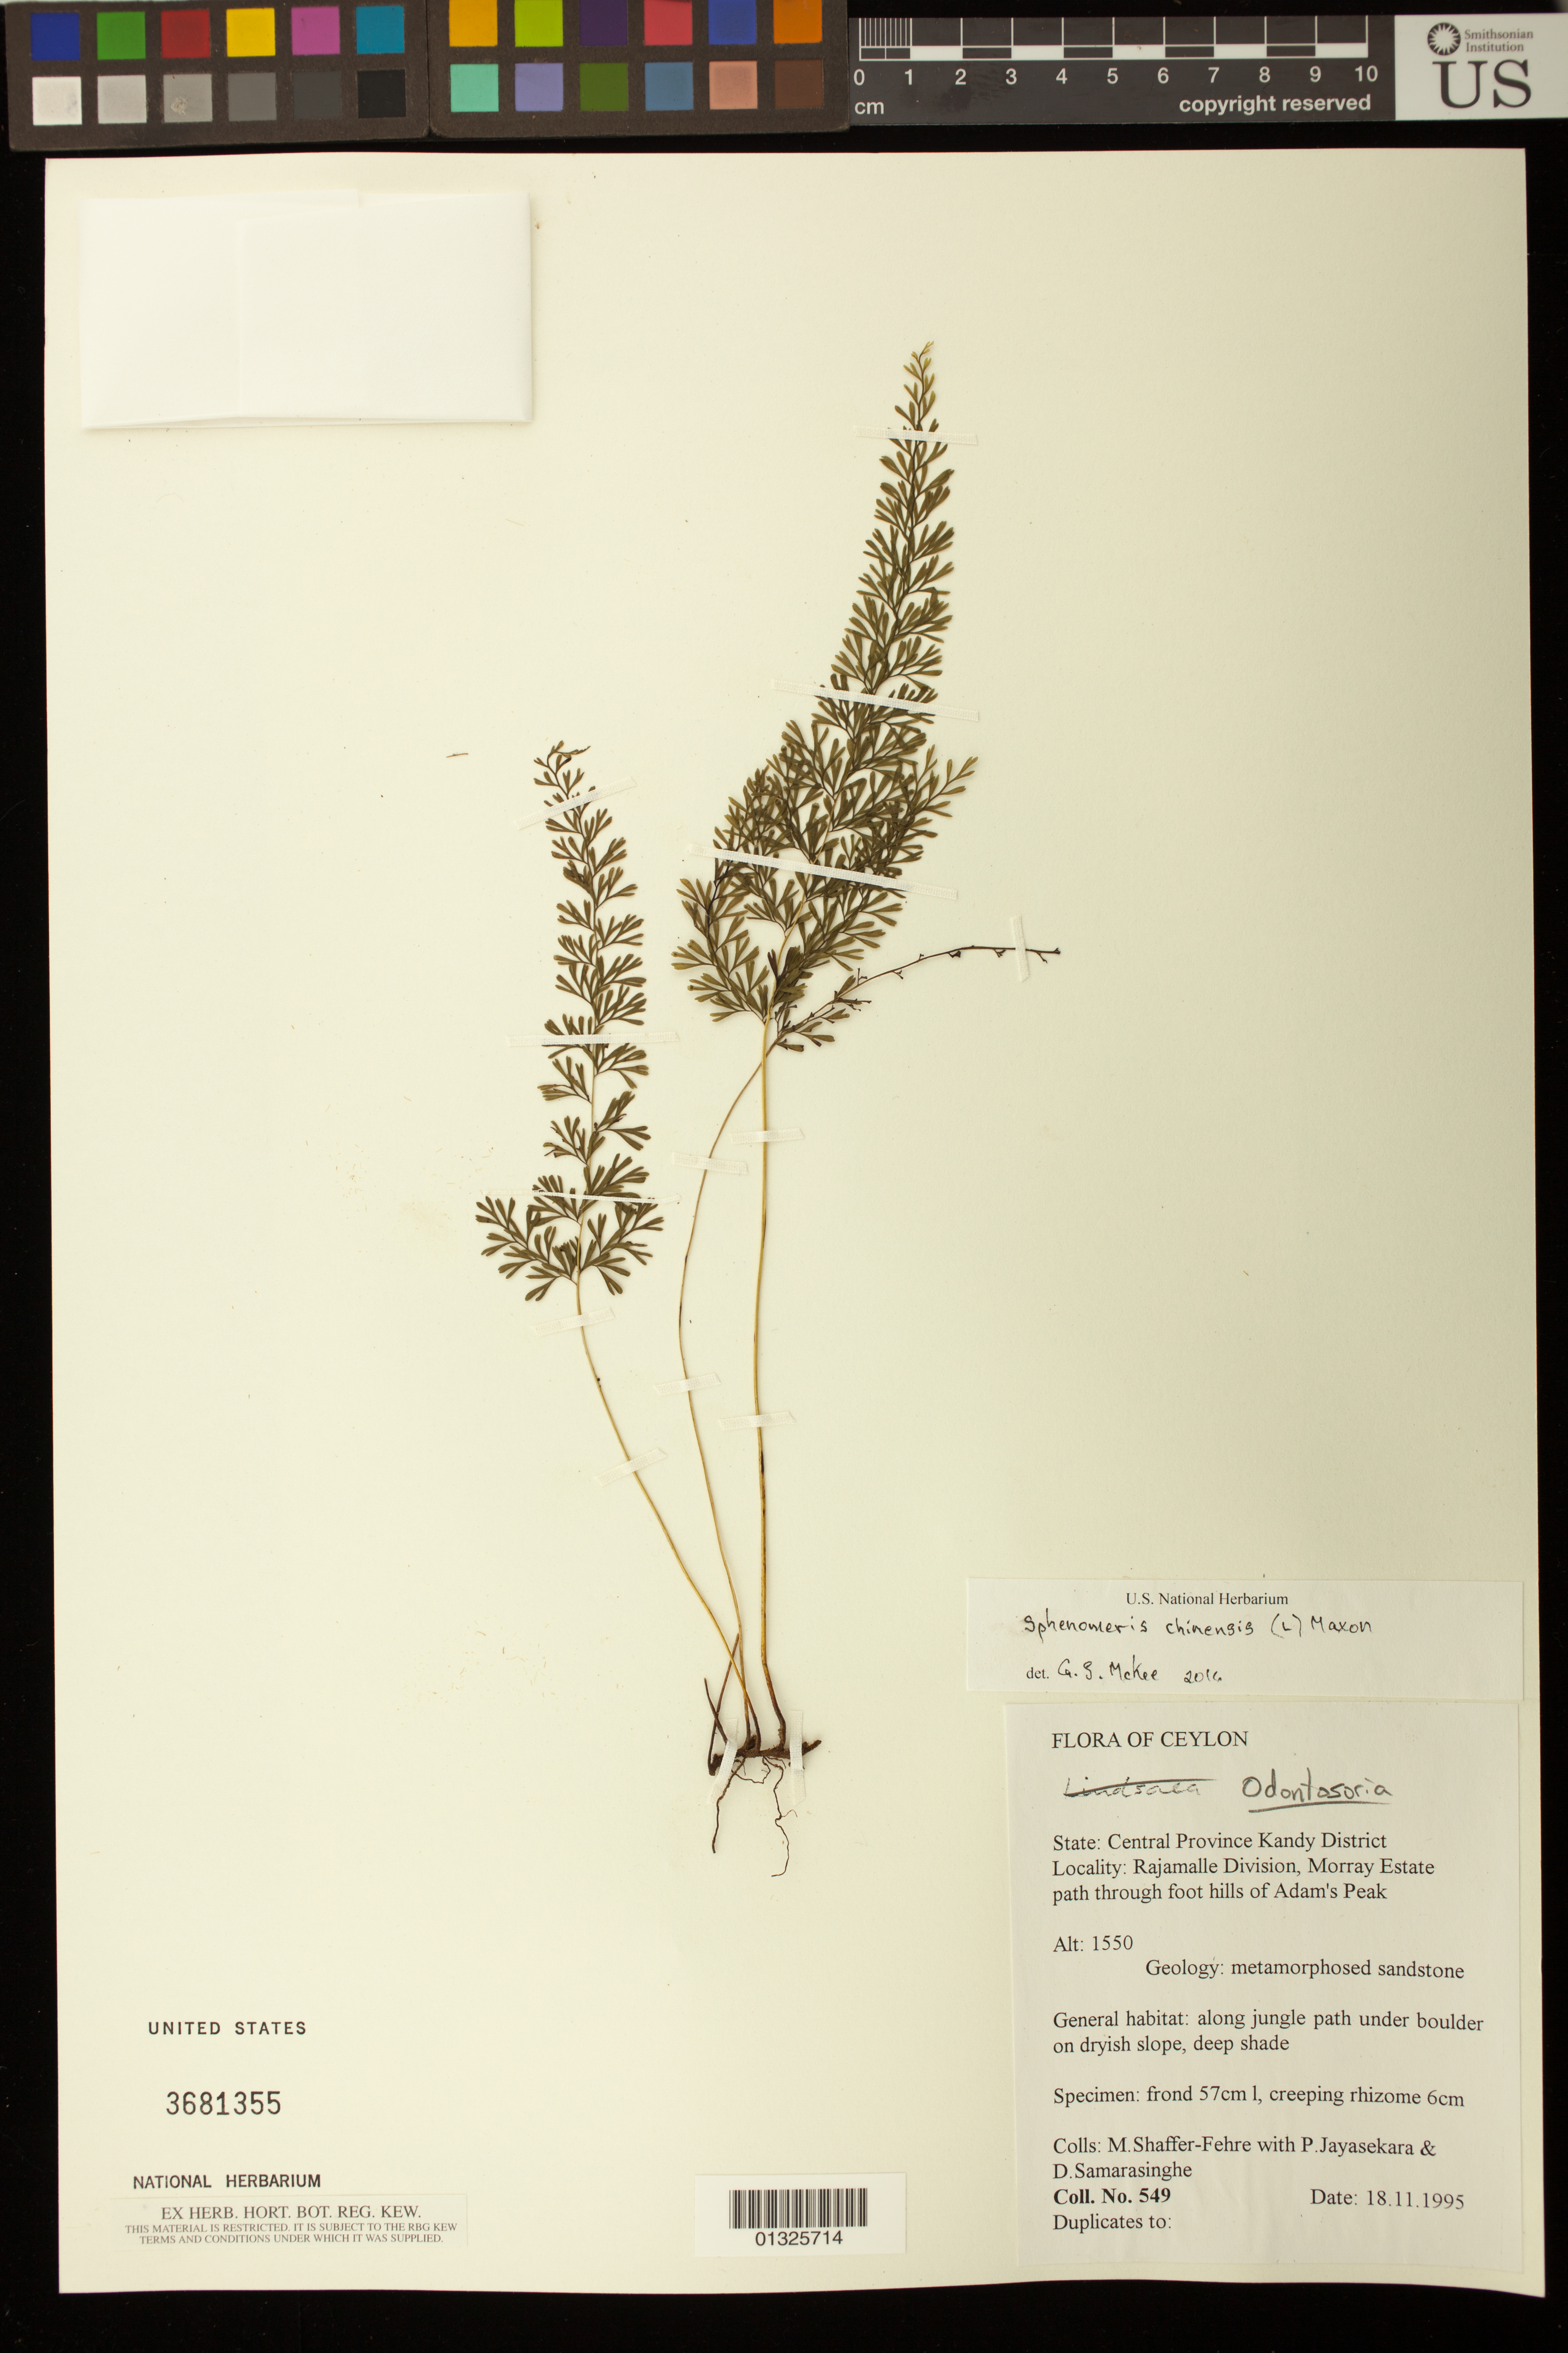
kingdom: Plantae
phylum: Tracheophyta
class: Polypodiopsida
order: Polypodiales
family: Lindsaeaceae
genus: Sphenomeris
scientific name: Sphenomeris chinensis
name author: (L.) Maxon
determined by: McKee, G., (BOT), Smithsonian Institution - National Museum of Natural History (UNITED STATES)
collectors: M. Shaffer-Fehre, P. Jayasinghe & D. Samarasinghe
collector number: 549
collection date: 1995-11-18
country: Sri Lanka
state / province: Central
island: Ceylon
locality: Ceylon, Kandy District, Rajamalle Division, Morray Estate path through foot hills of Adam's Peak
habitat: along jungle path under boulder on dryish slope, deep shade.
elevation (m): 1550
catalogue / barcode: US 3681355